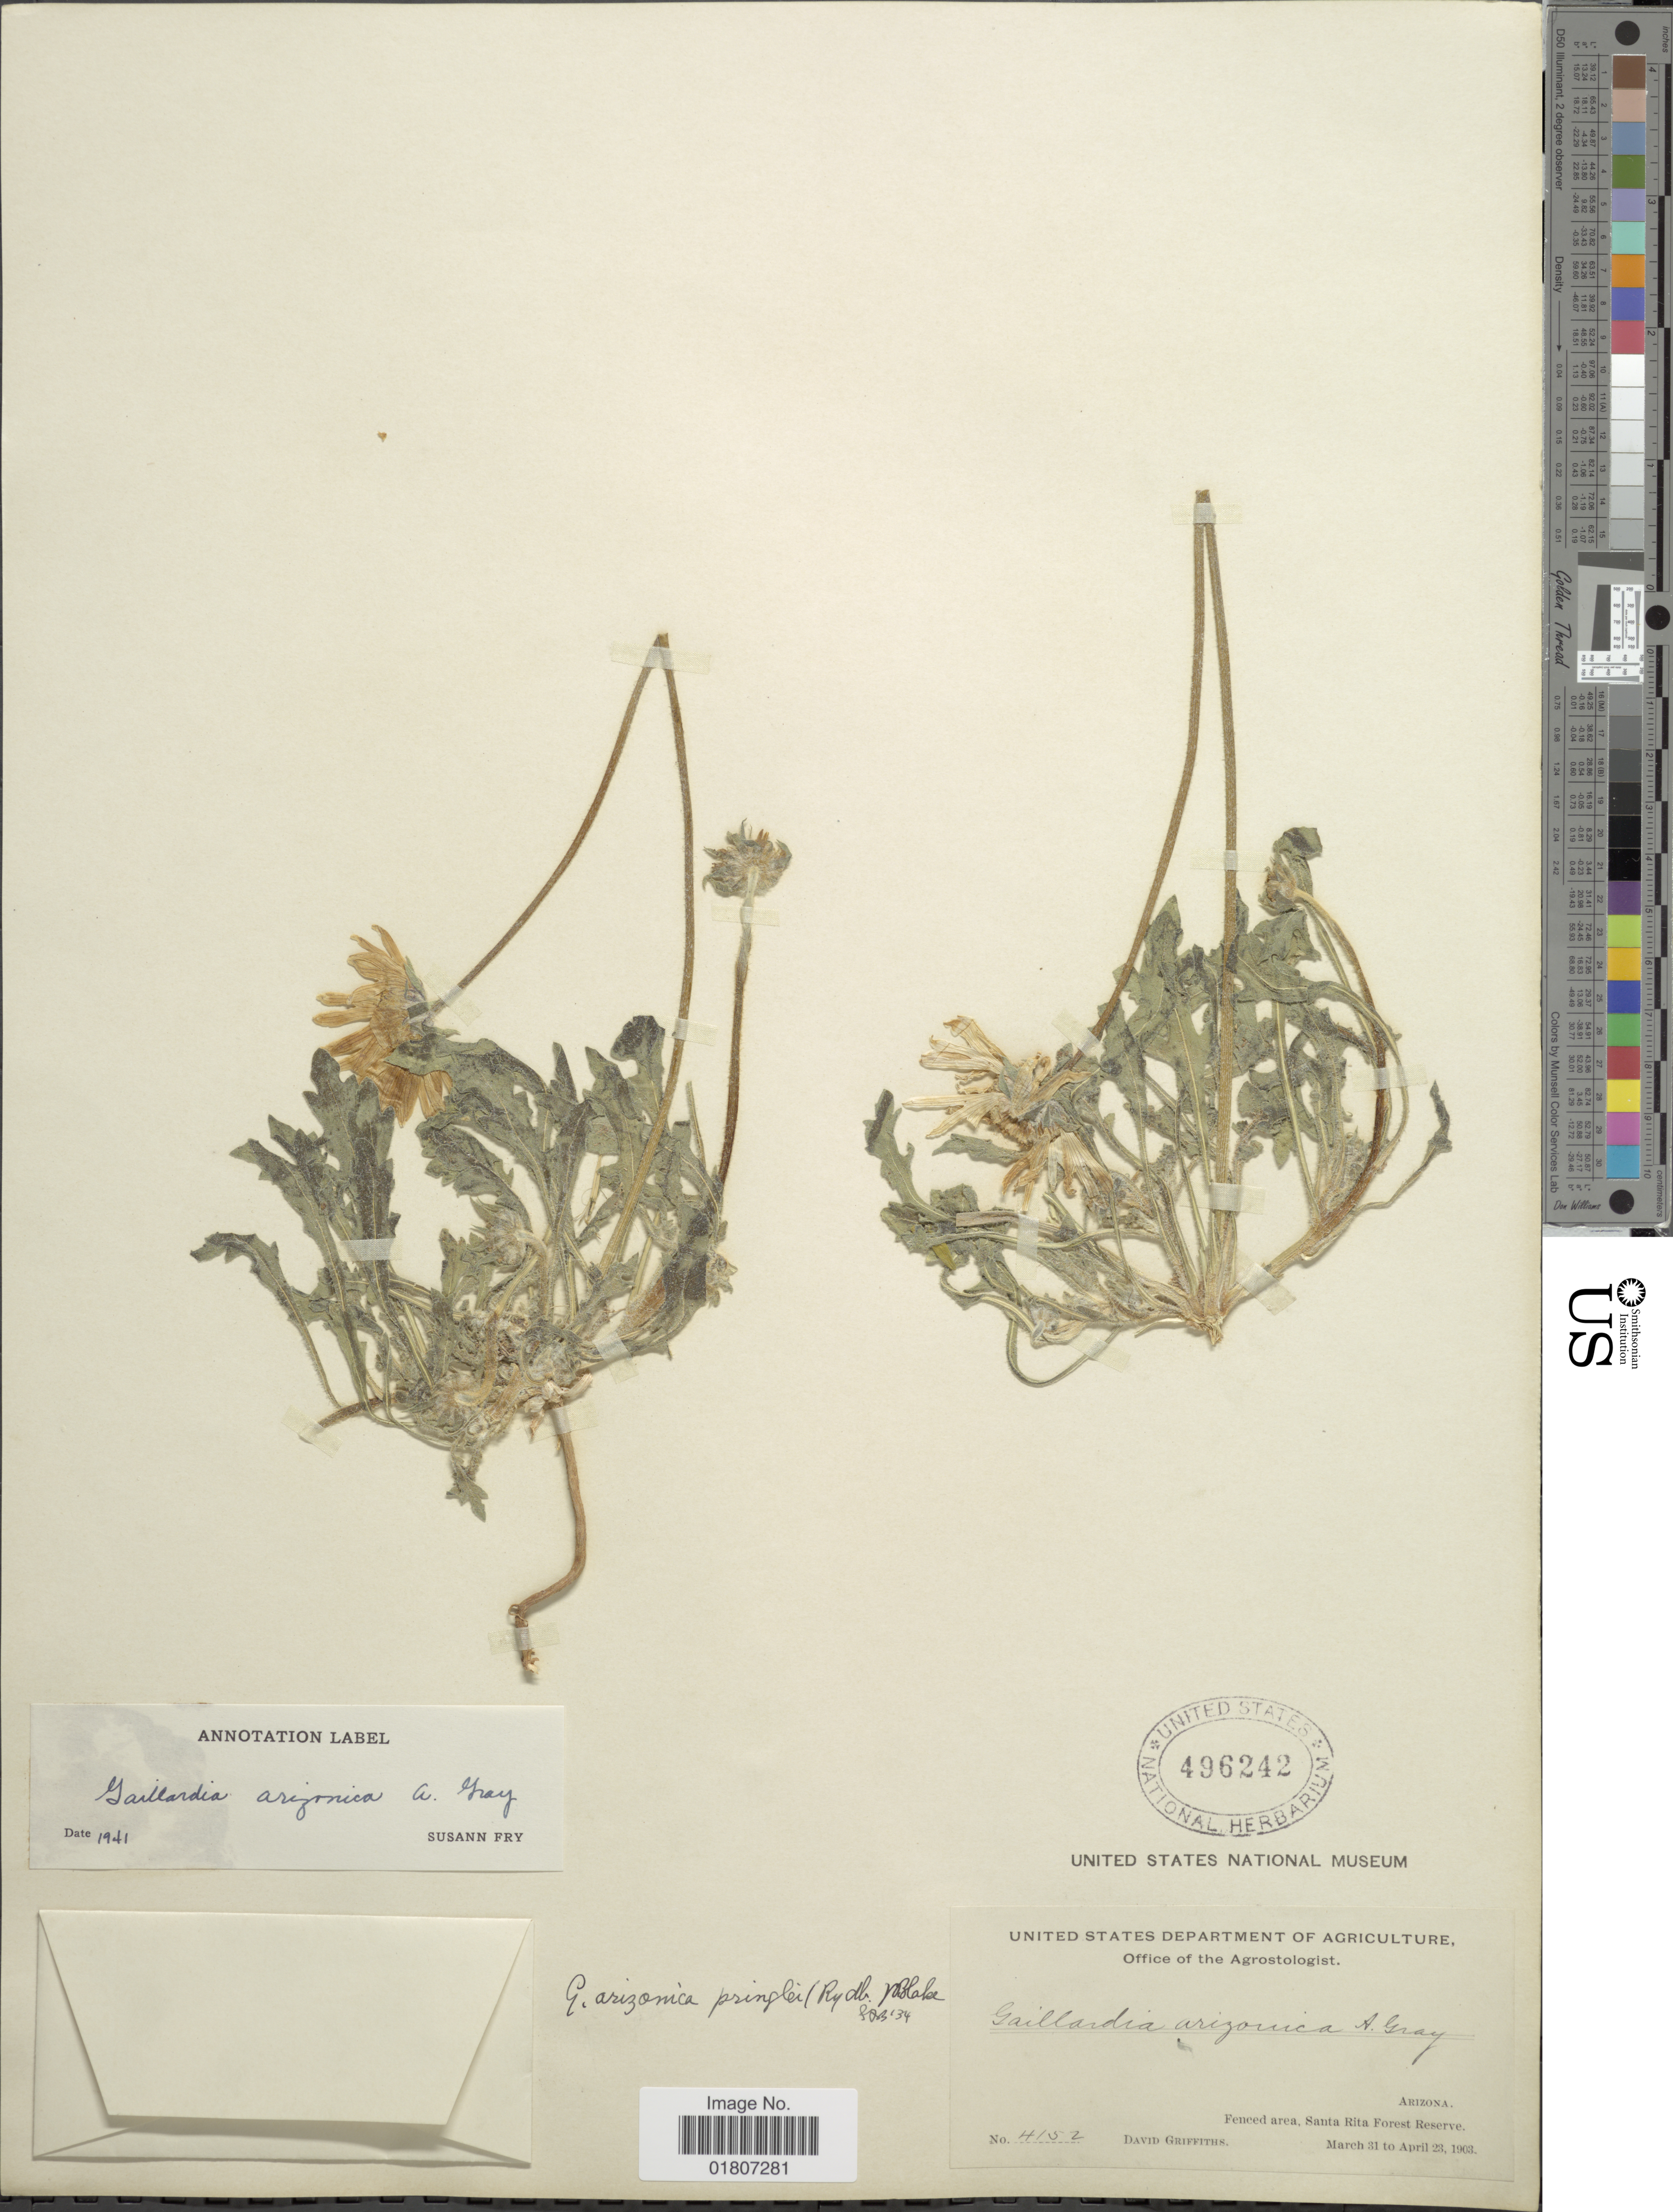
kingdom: Plantae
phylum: Tracheophyta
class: Magnoliopsida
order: Asterales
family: Asteraceae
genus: Gaillardia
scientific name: Gaillardia arizonica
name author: A. Gray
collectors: D. Griffiths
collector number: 4152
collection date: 1903-03-31/1903-04-23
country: United States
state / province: Arizona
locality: Fenced area, Santa Rita Forest Reserve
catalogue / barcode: US 496242